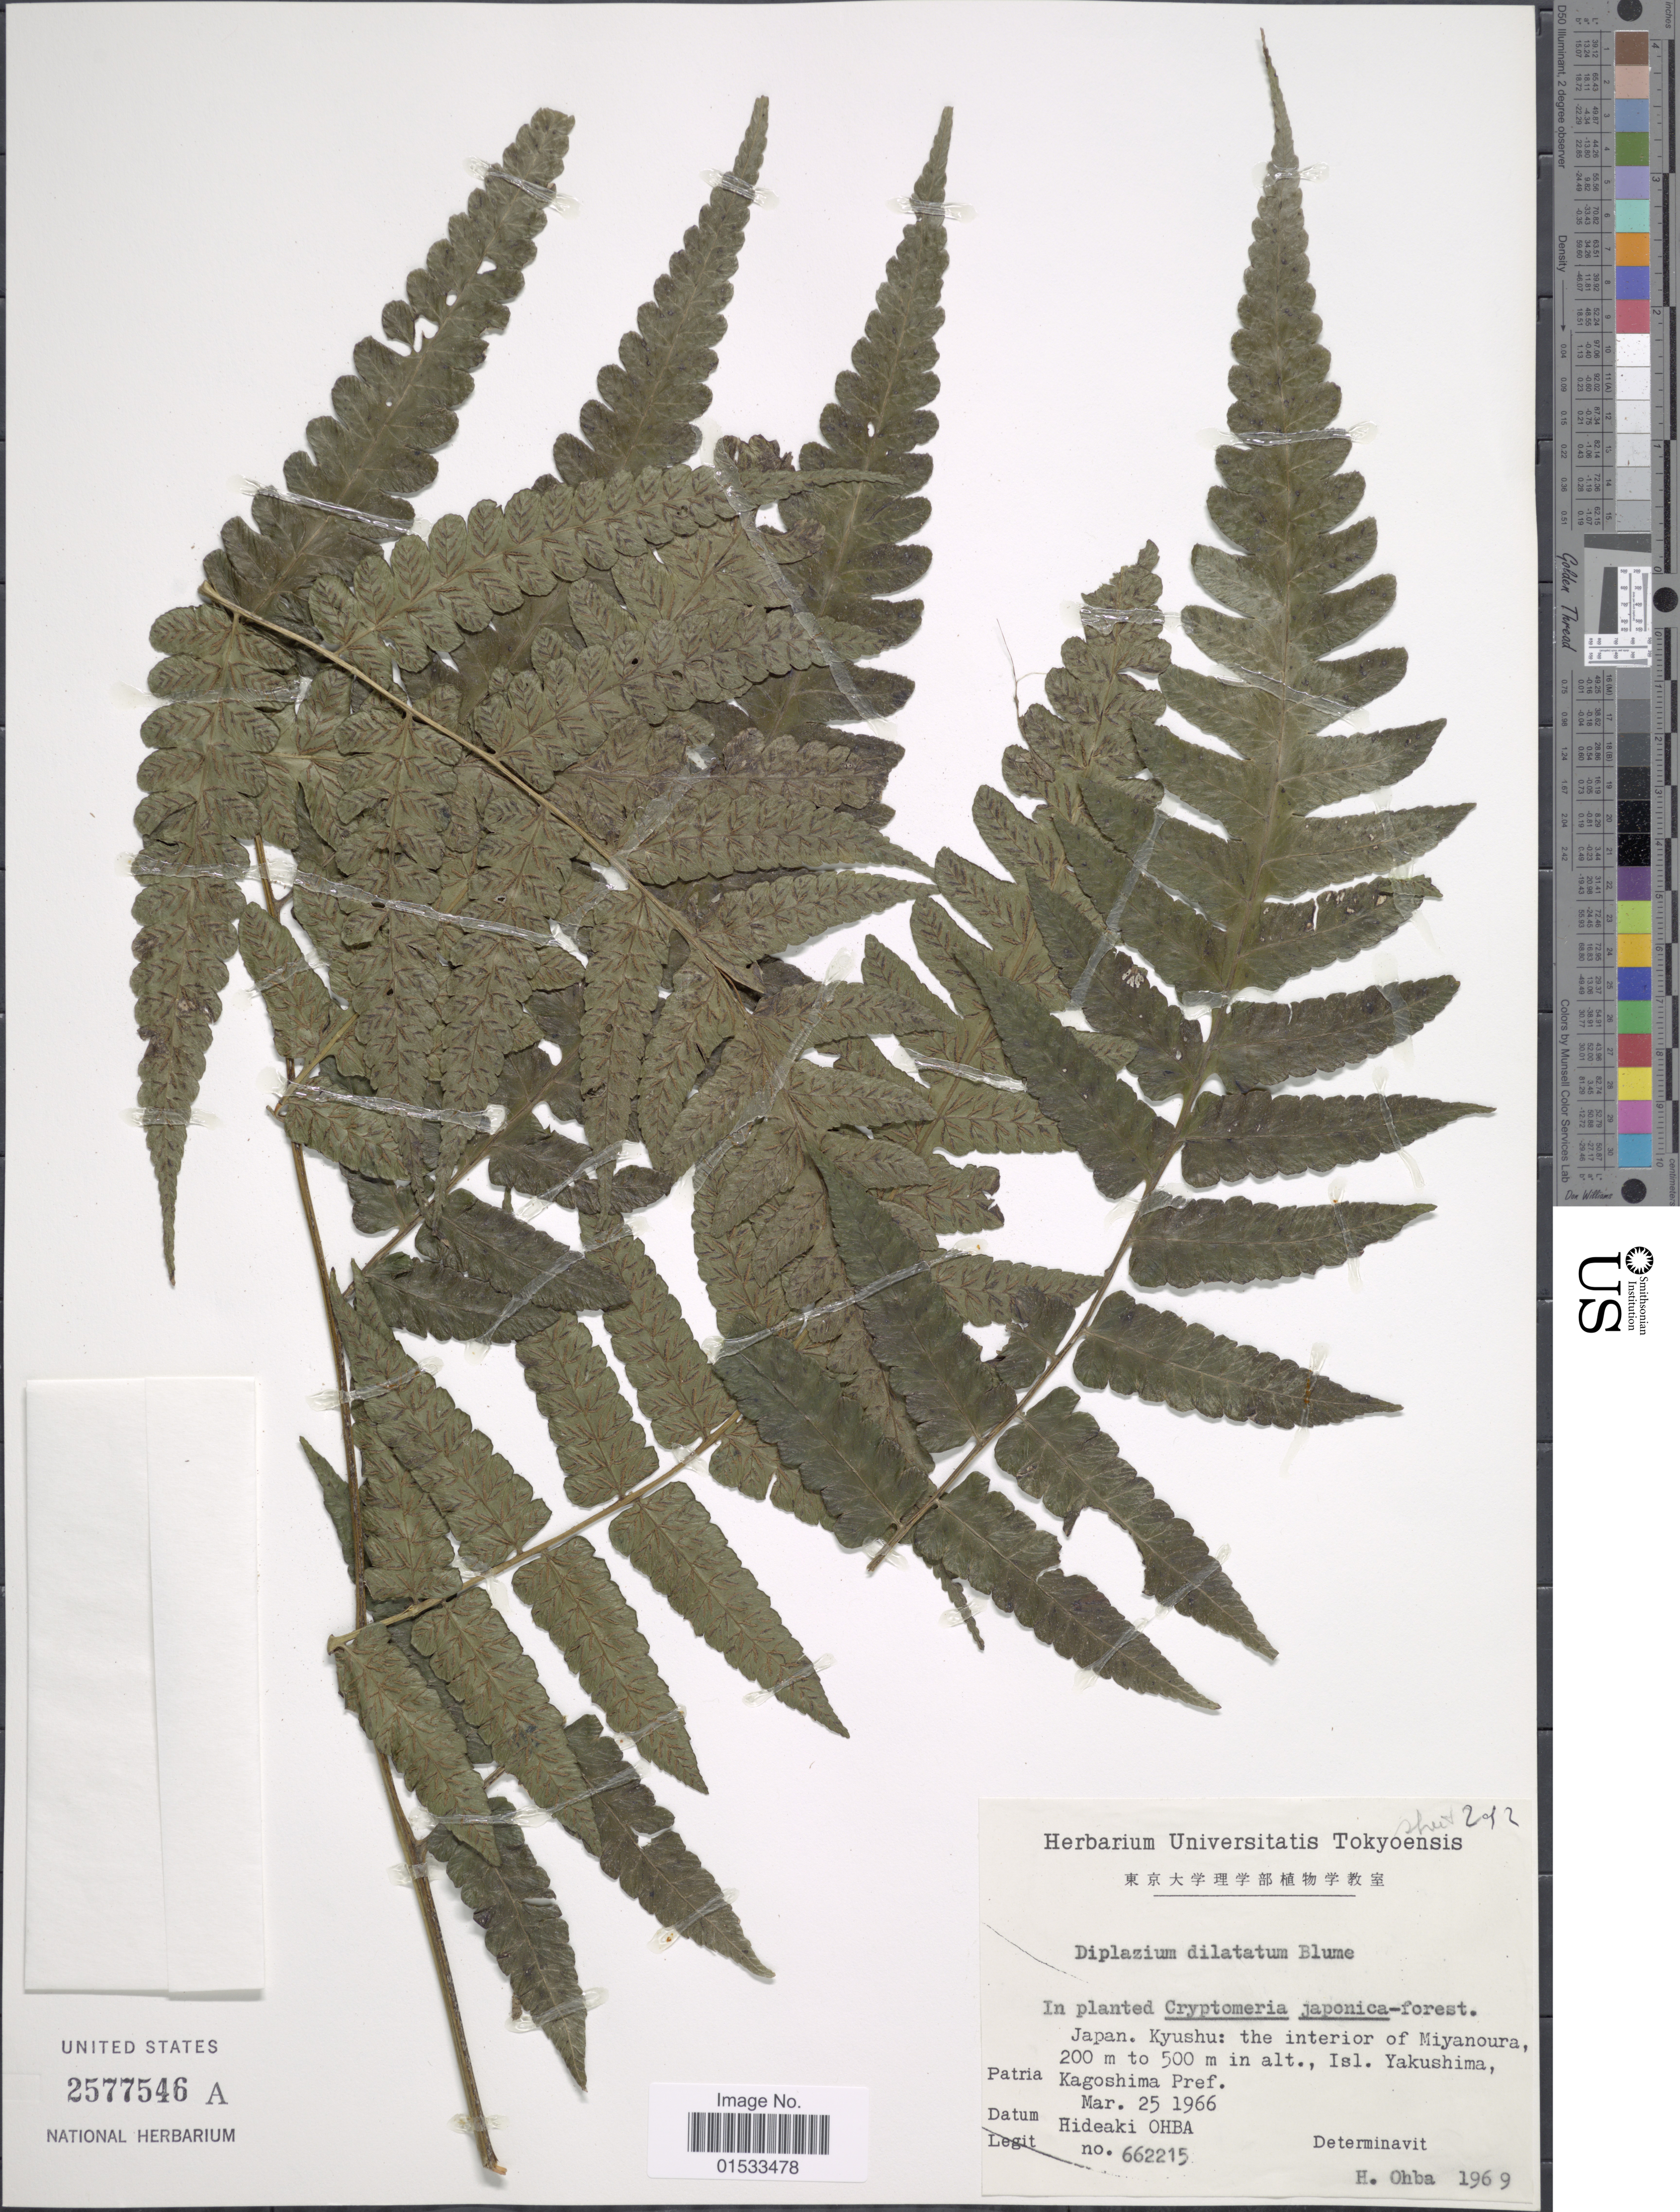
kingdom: Plantae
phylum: Tracheophyta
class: Polypodiopsida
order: Polypodiales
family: Athyriaceae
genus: Diplazium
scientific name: Diplazium dilatatum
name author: Blume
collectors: H. Ohba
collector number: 662215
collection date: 1969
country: Japan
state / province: Kagosima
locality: Kyushu: interior of Miyanoura, Isl. Yakushima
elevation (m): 200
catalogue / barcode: US 2577546A